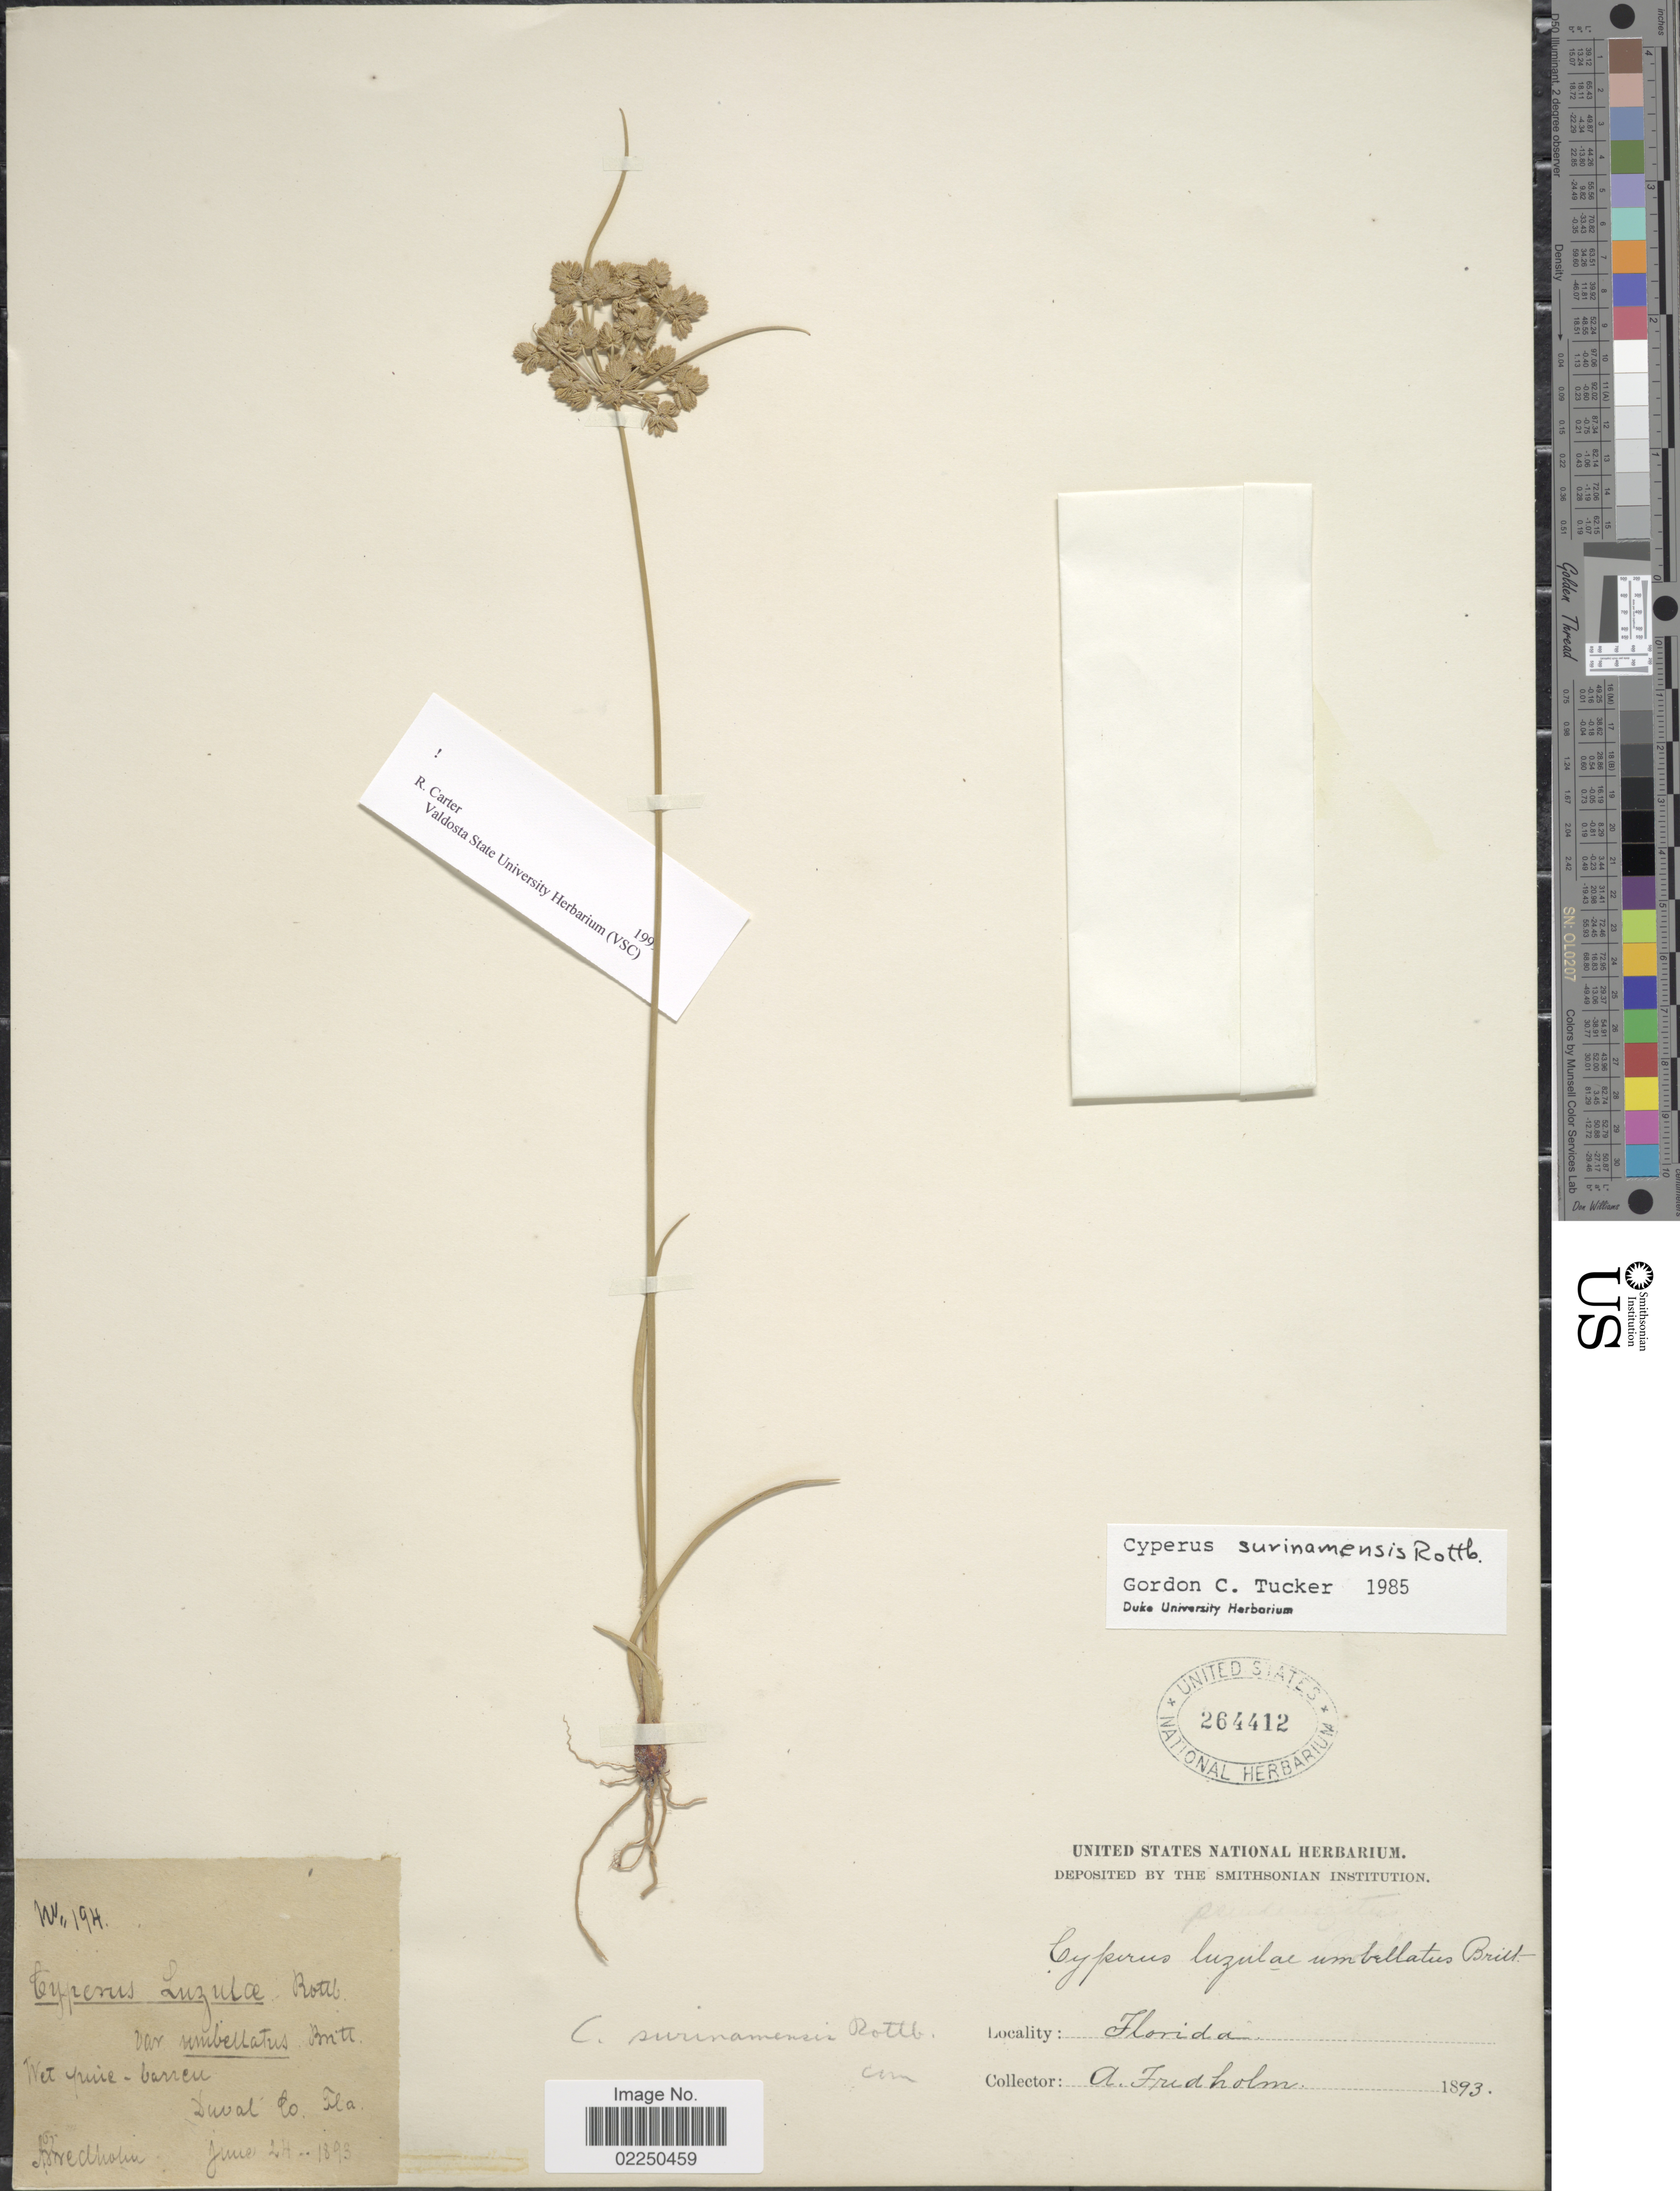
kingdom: Plantae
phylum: Tracheophyta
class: Liliopsida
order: Poales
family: Cyperaceae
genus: Cyperus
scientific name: Cyperus surinamensis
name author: Rottb.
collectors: A. Fredholm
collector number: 194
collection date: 1893-06-24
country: United States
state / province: Florida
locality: Wet pine-barren. Duval Co. Fla.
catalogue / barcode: US 264412